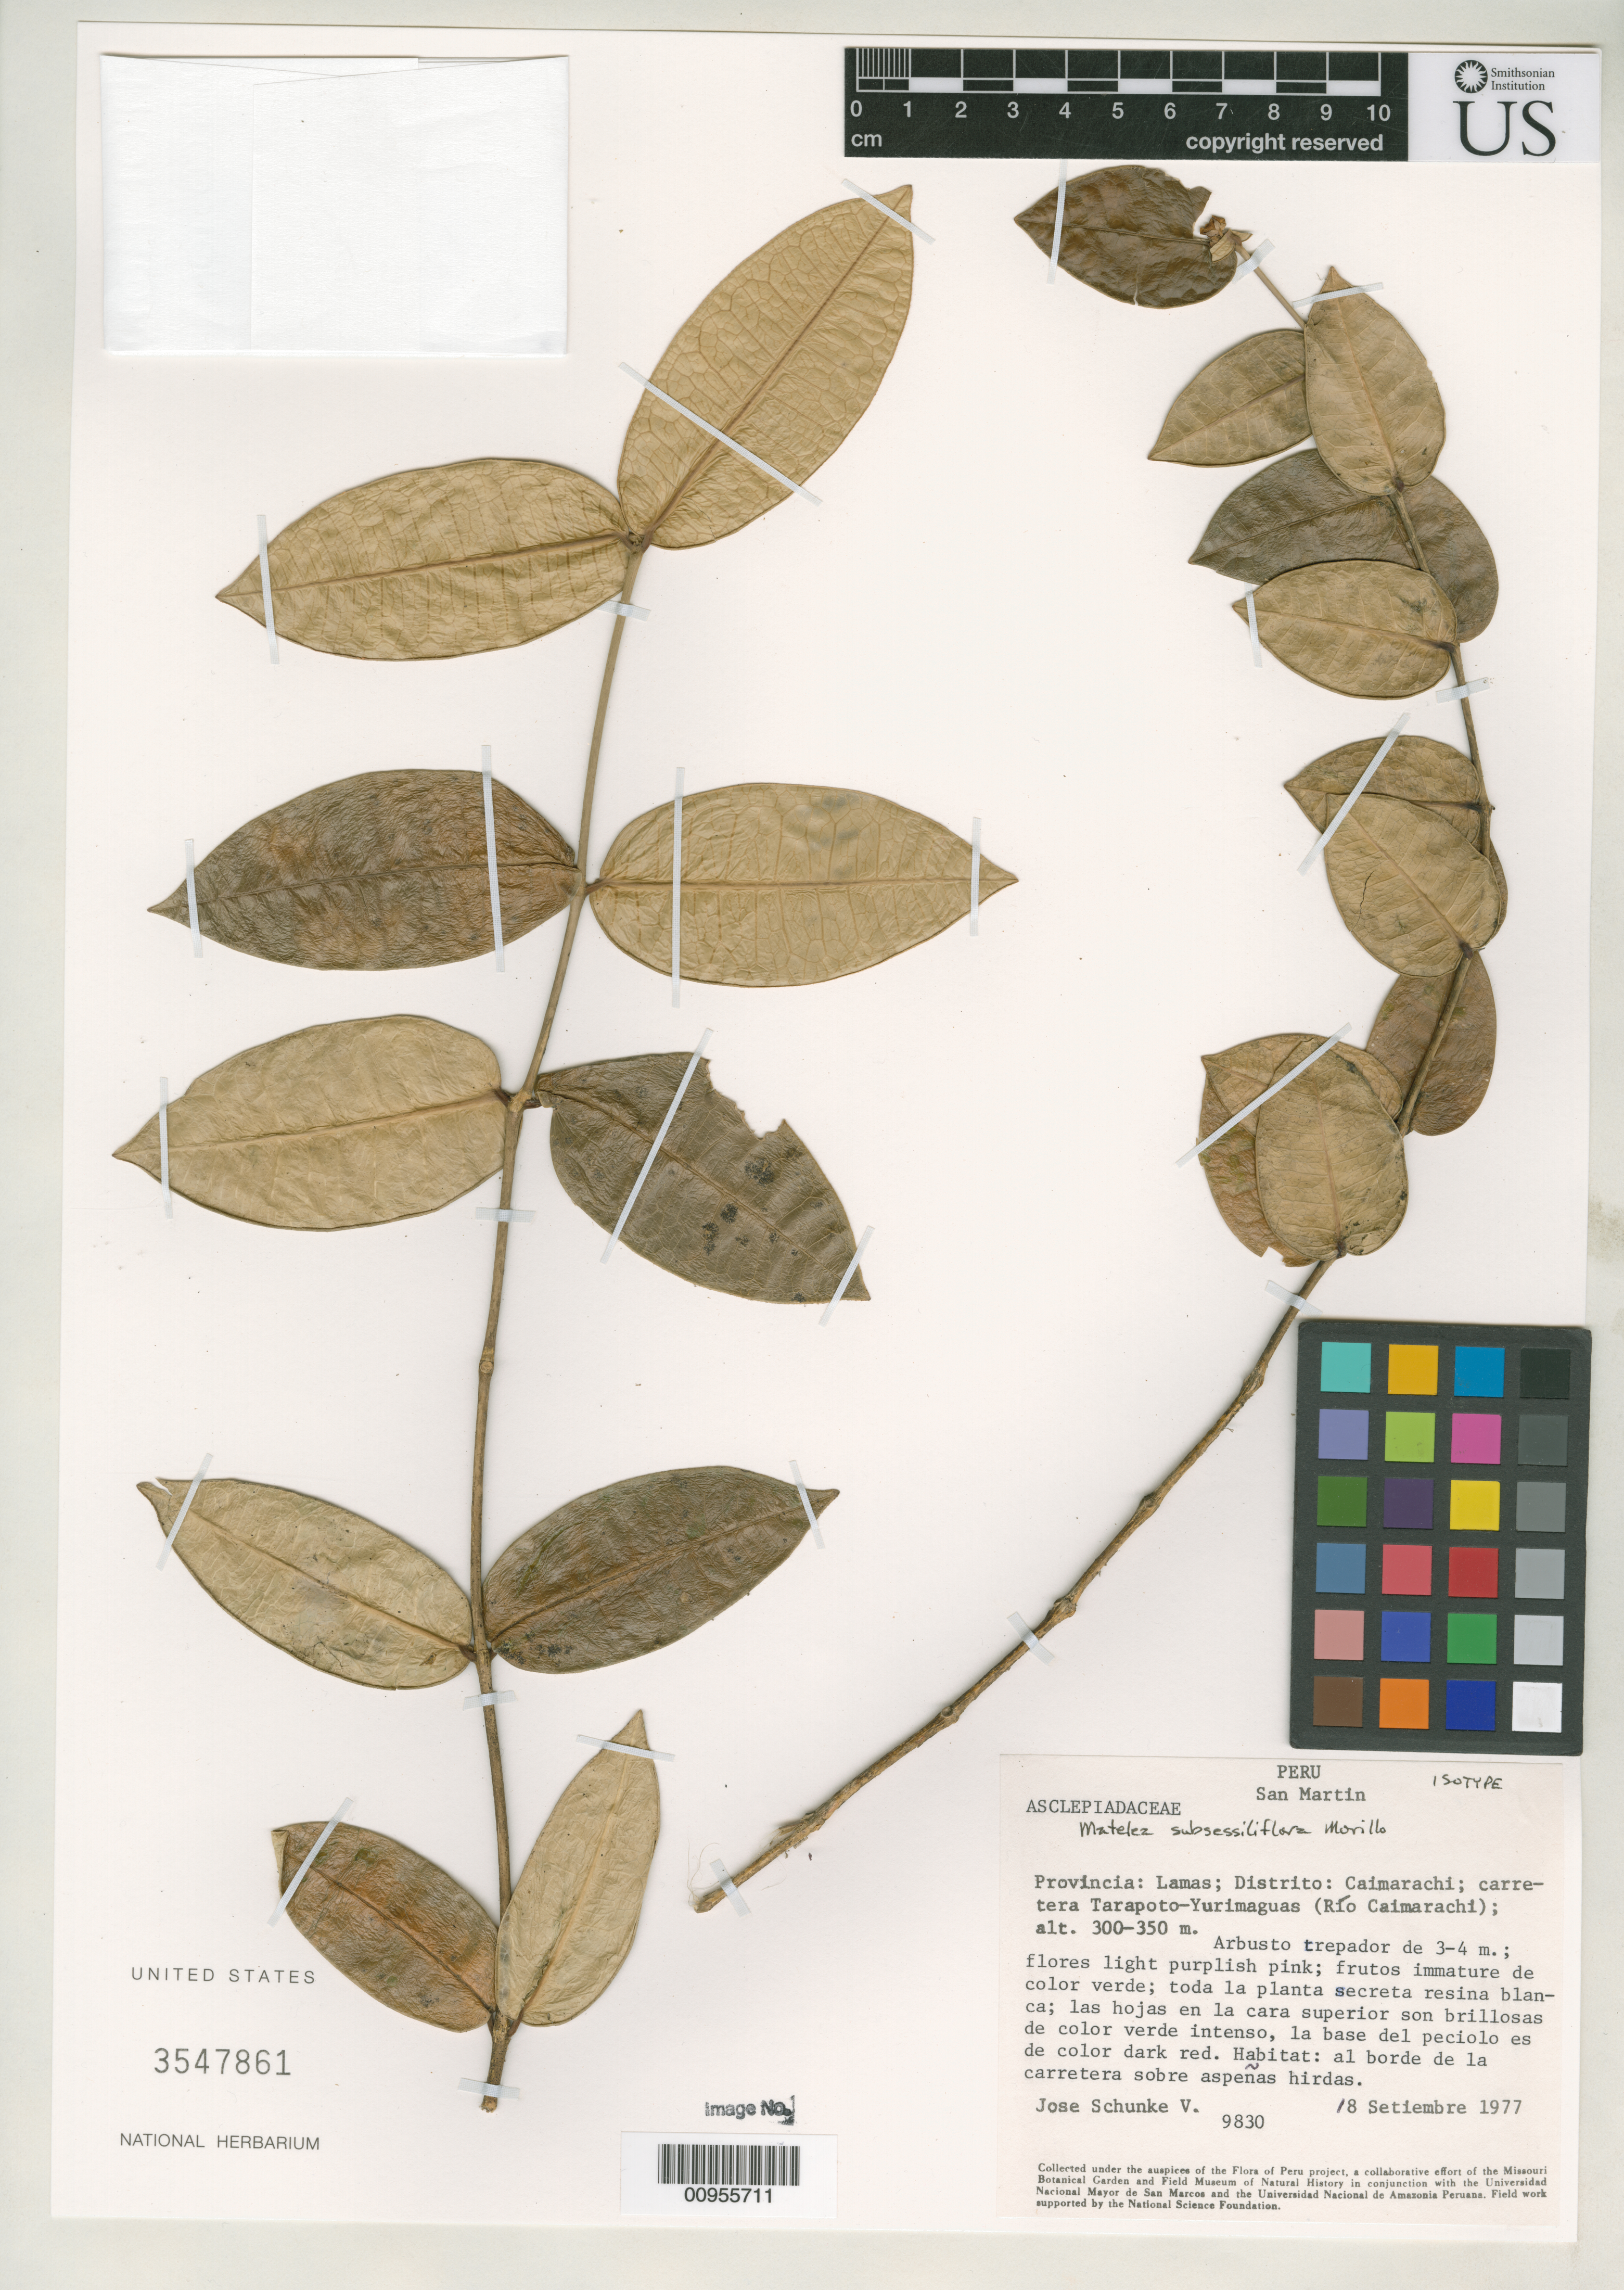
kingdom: Plantae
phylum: Tracheophyta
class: Magnoliopsida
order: Gentianales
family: Apocynaceae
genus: Matelea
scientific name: Matelea subsessilifolia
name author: Morillo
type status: Isotype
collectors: J. Schunke Vigo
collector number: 9830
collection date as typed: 08 Sep 1977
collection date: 1977-09-08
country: Peru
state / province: San Martín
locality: Provincia: Lamas; Distrito: Caimarachi; carretera Tarapoto-Yurimaguas (Río Caimarachi).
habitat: Al borde de la carretera sobre aspeñas hirdas.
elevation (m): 300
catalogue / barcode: US 3547861